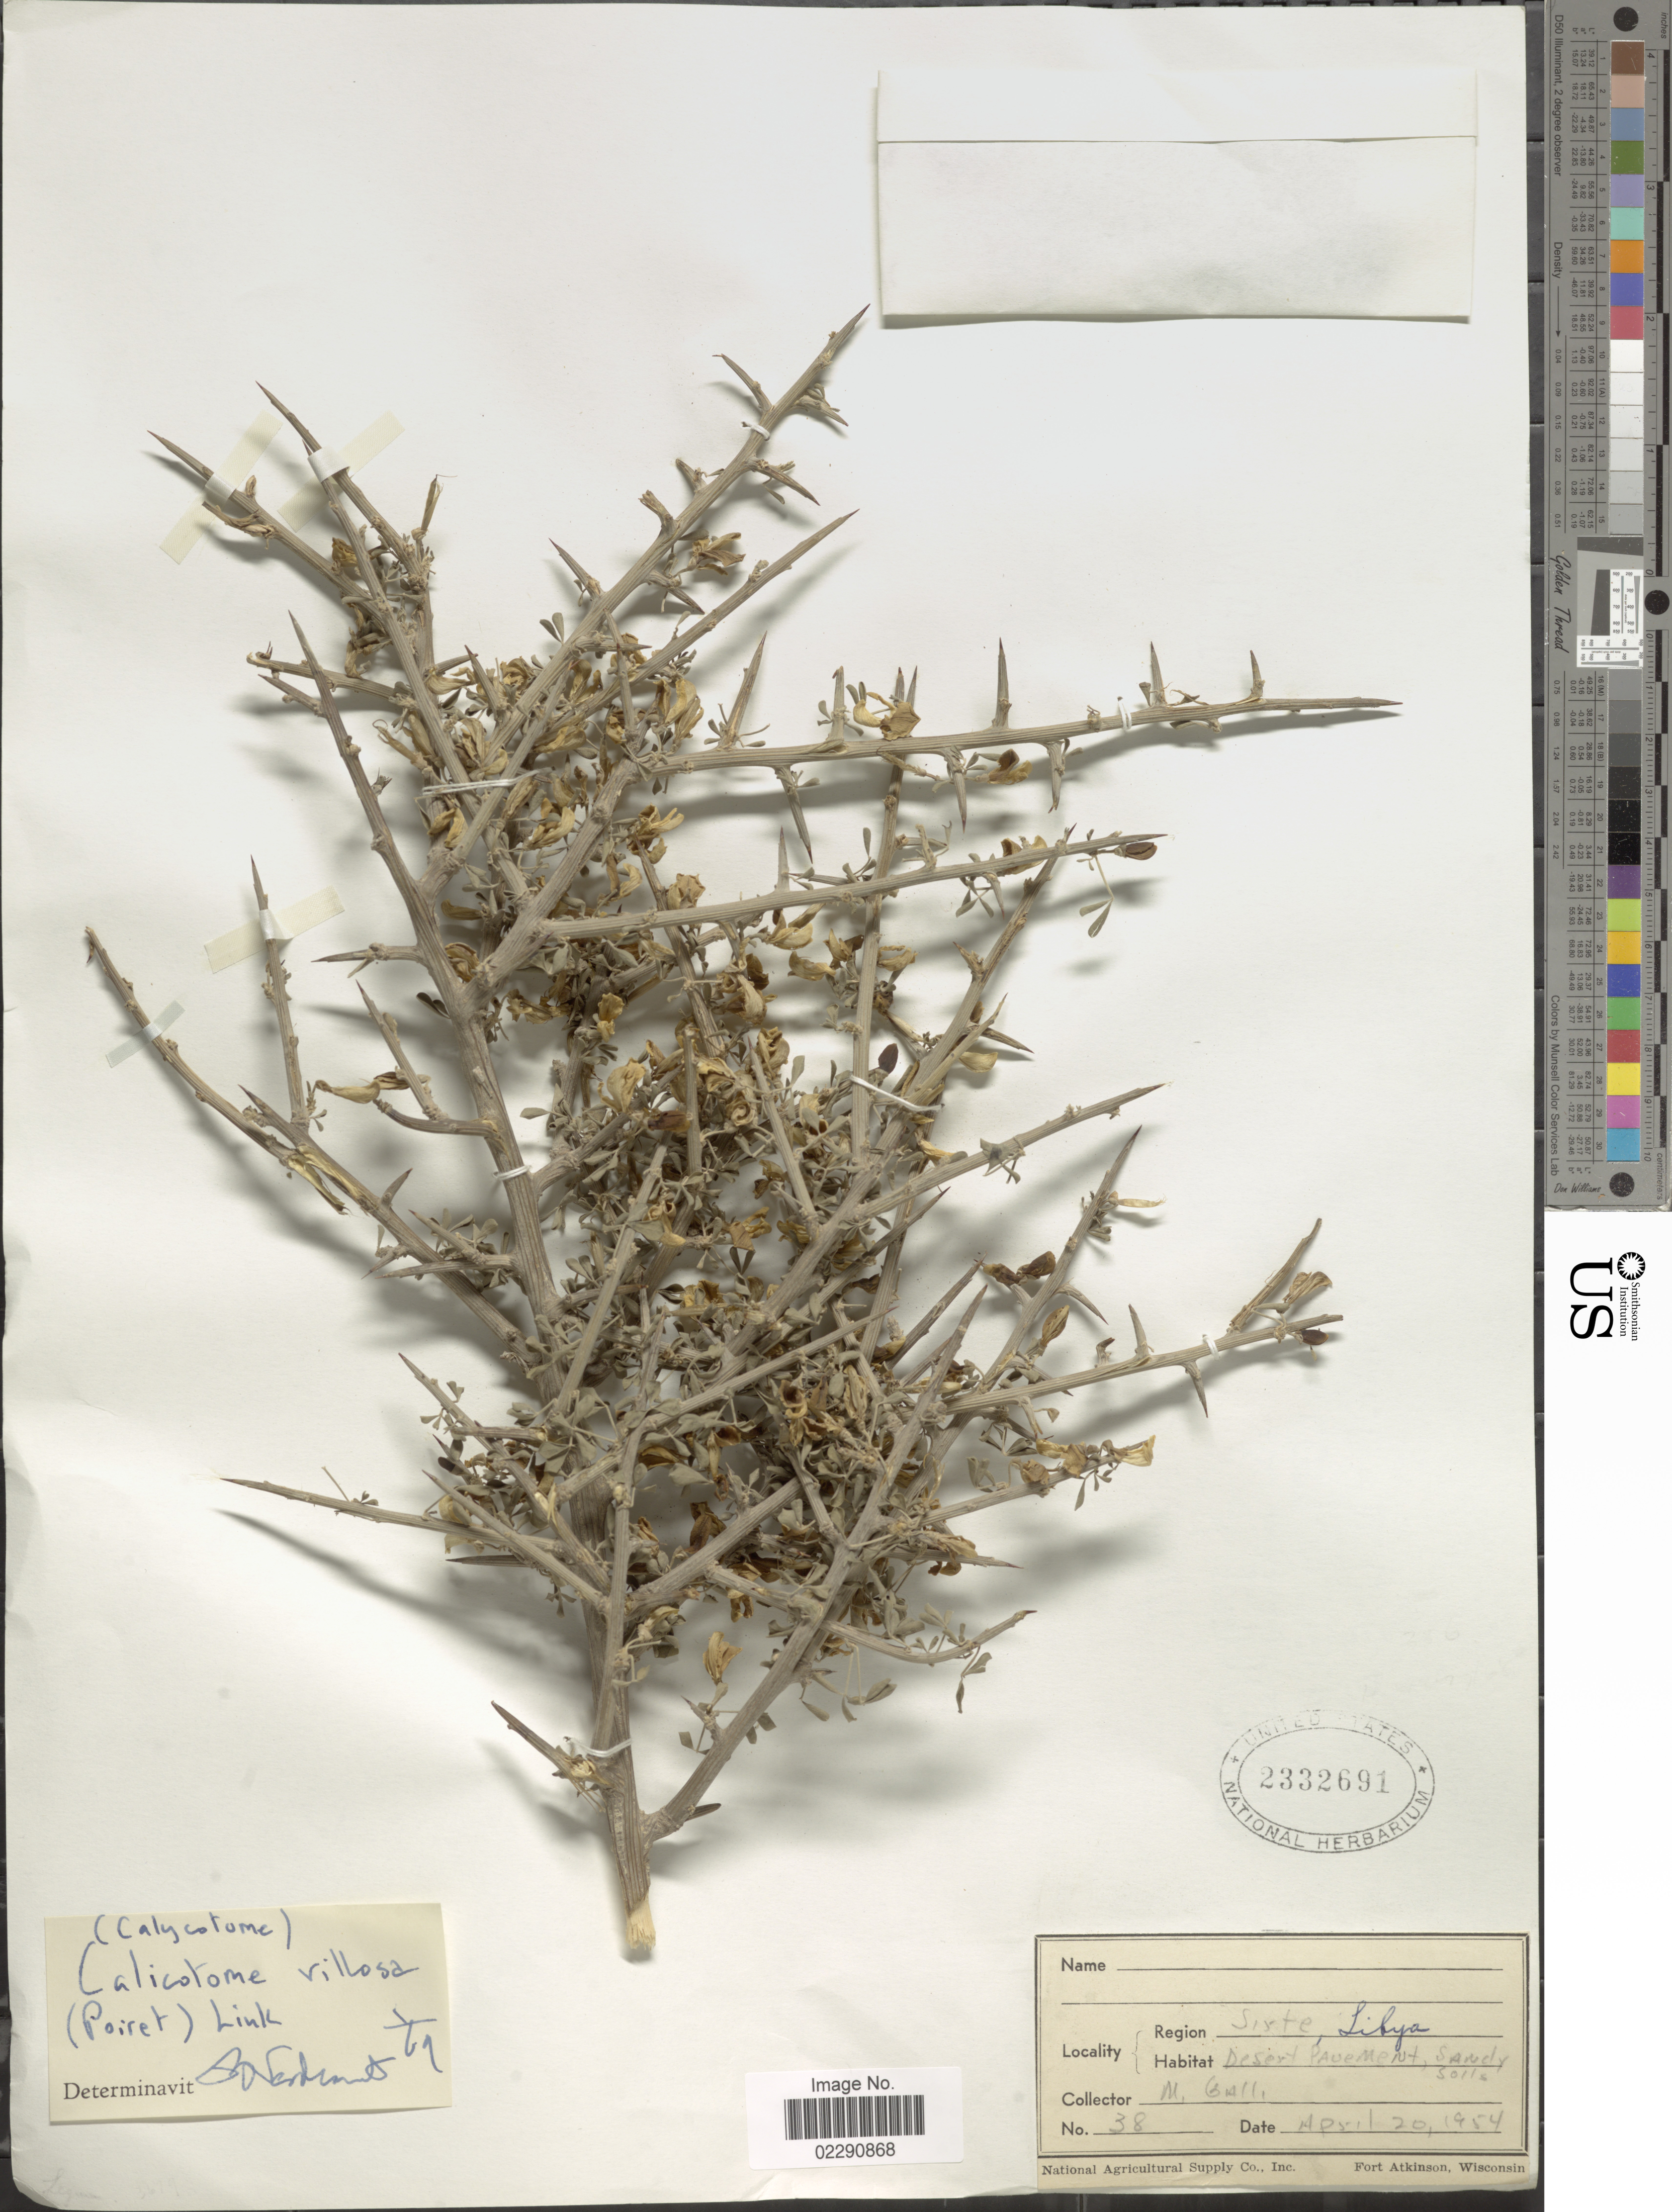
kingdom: Plantae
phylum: Tracheophyta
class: Magnoliopsida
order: Fabales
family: Fabaceae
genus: Calicotome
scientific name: Calicotome villosa var. villosa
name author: (Poir.) Link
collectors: M. Gall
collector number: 38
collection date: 1954-04-20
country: Libya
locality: Siste, Desert Pavement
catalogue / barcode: US 2332691